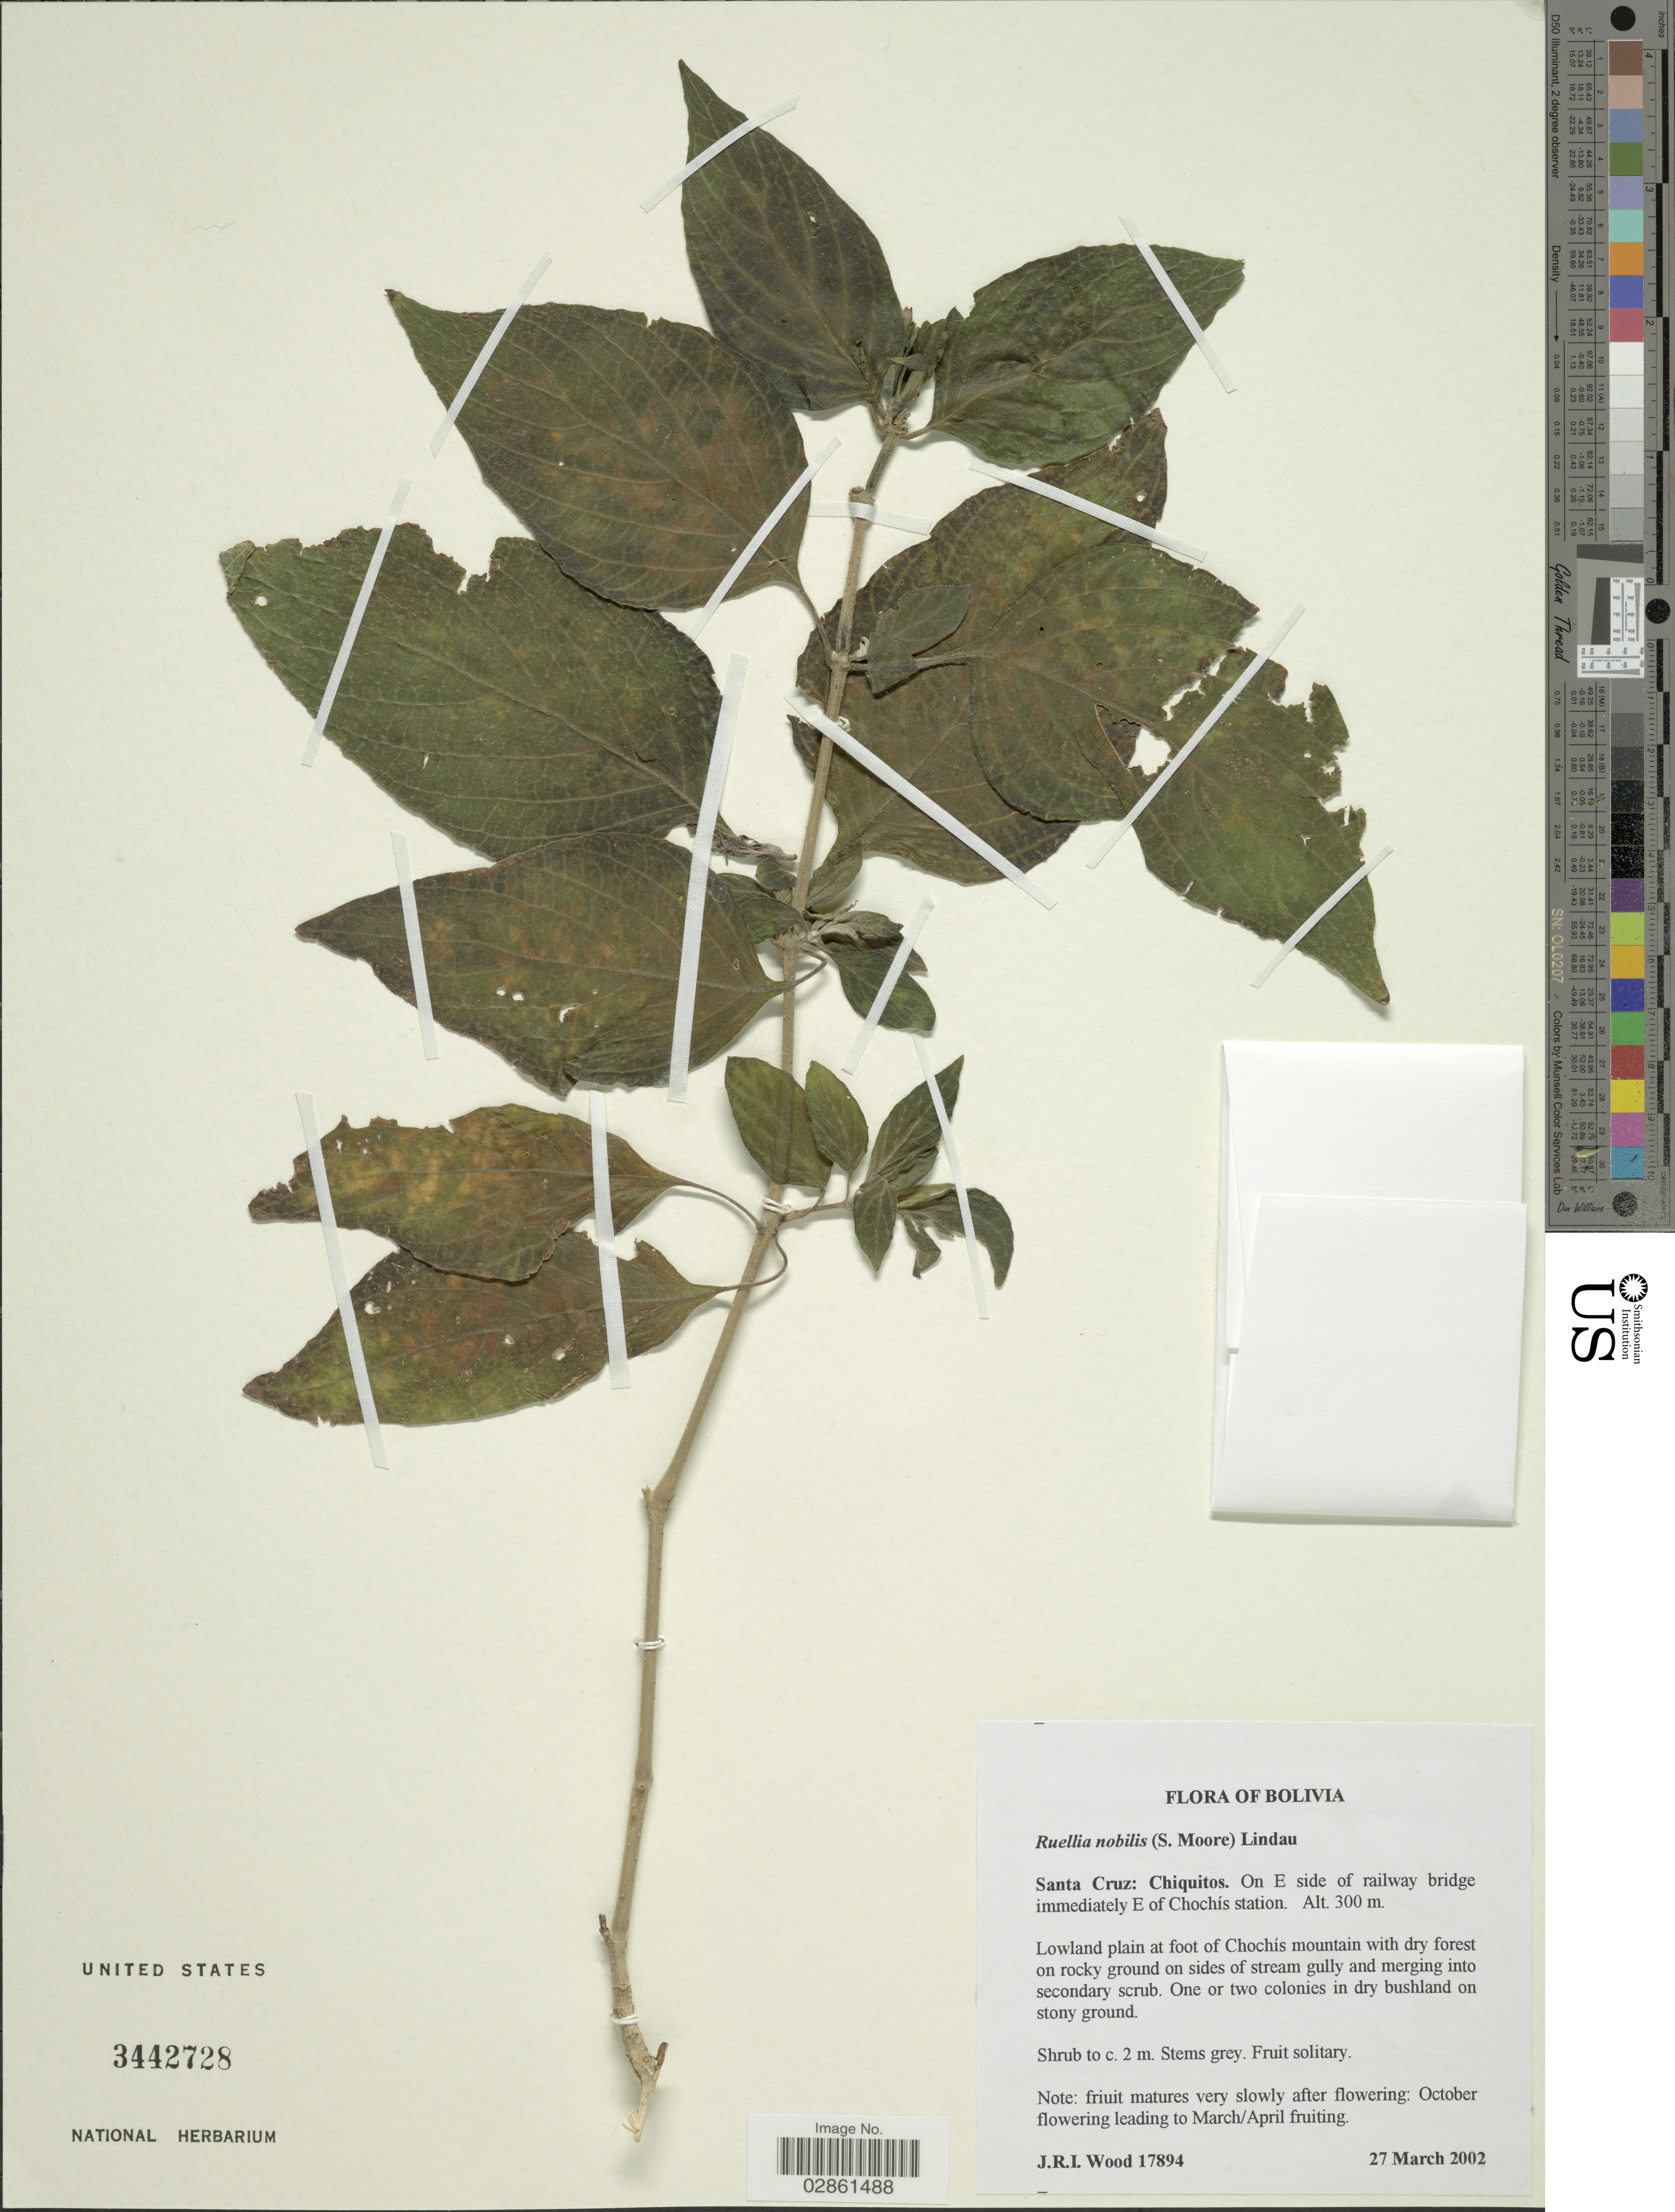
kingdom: Plantae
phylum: Tracheophyta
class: Magnoliopsida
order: Lamiales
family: Acanthaceae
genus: Ruellia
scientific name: Ruellia nobilis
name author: (S. Moore) Lindau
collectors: J. R. I. Wood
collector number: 17894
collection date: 2002-03-27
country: Bolivia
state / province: Santa Cruz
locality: Chiquitos. On E side of railway bridge immediately E of Chochís station. Lowland plain at foot of Chochís mountain.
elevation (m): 300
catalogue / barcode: US 3442728